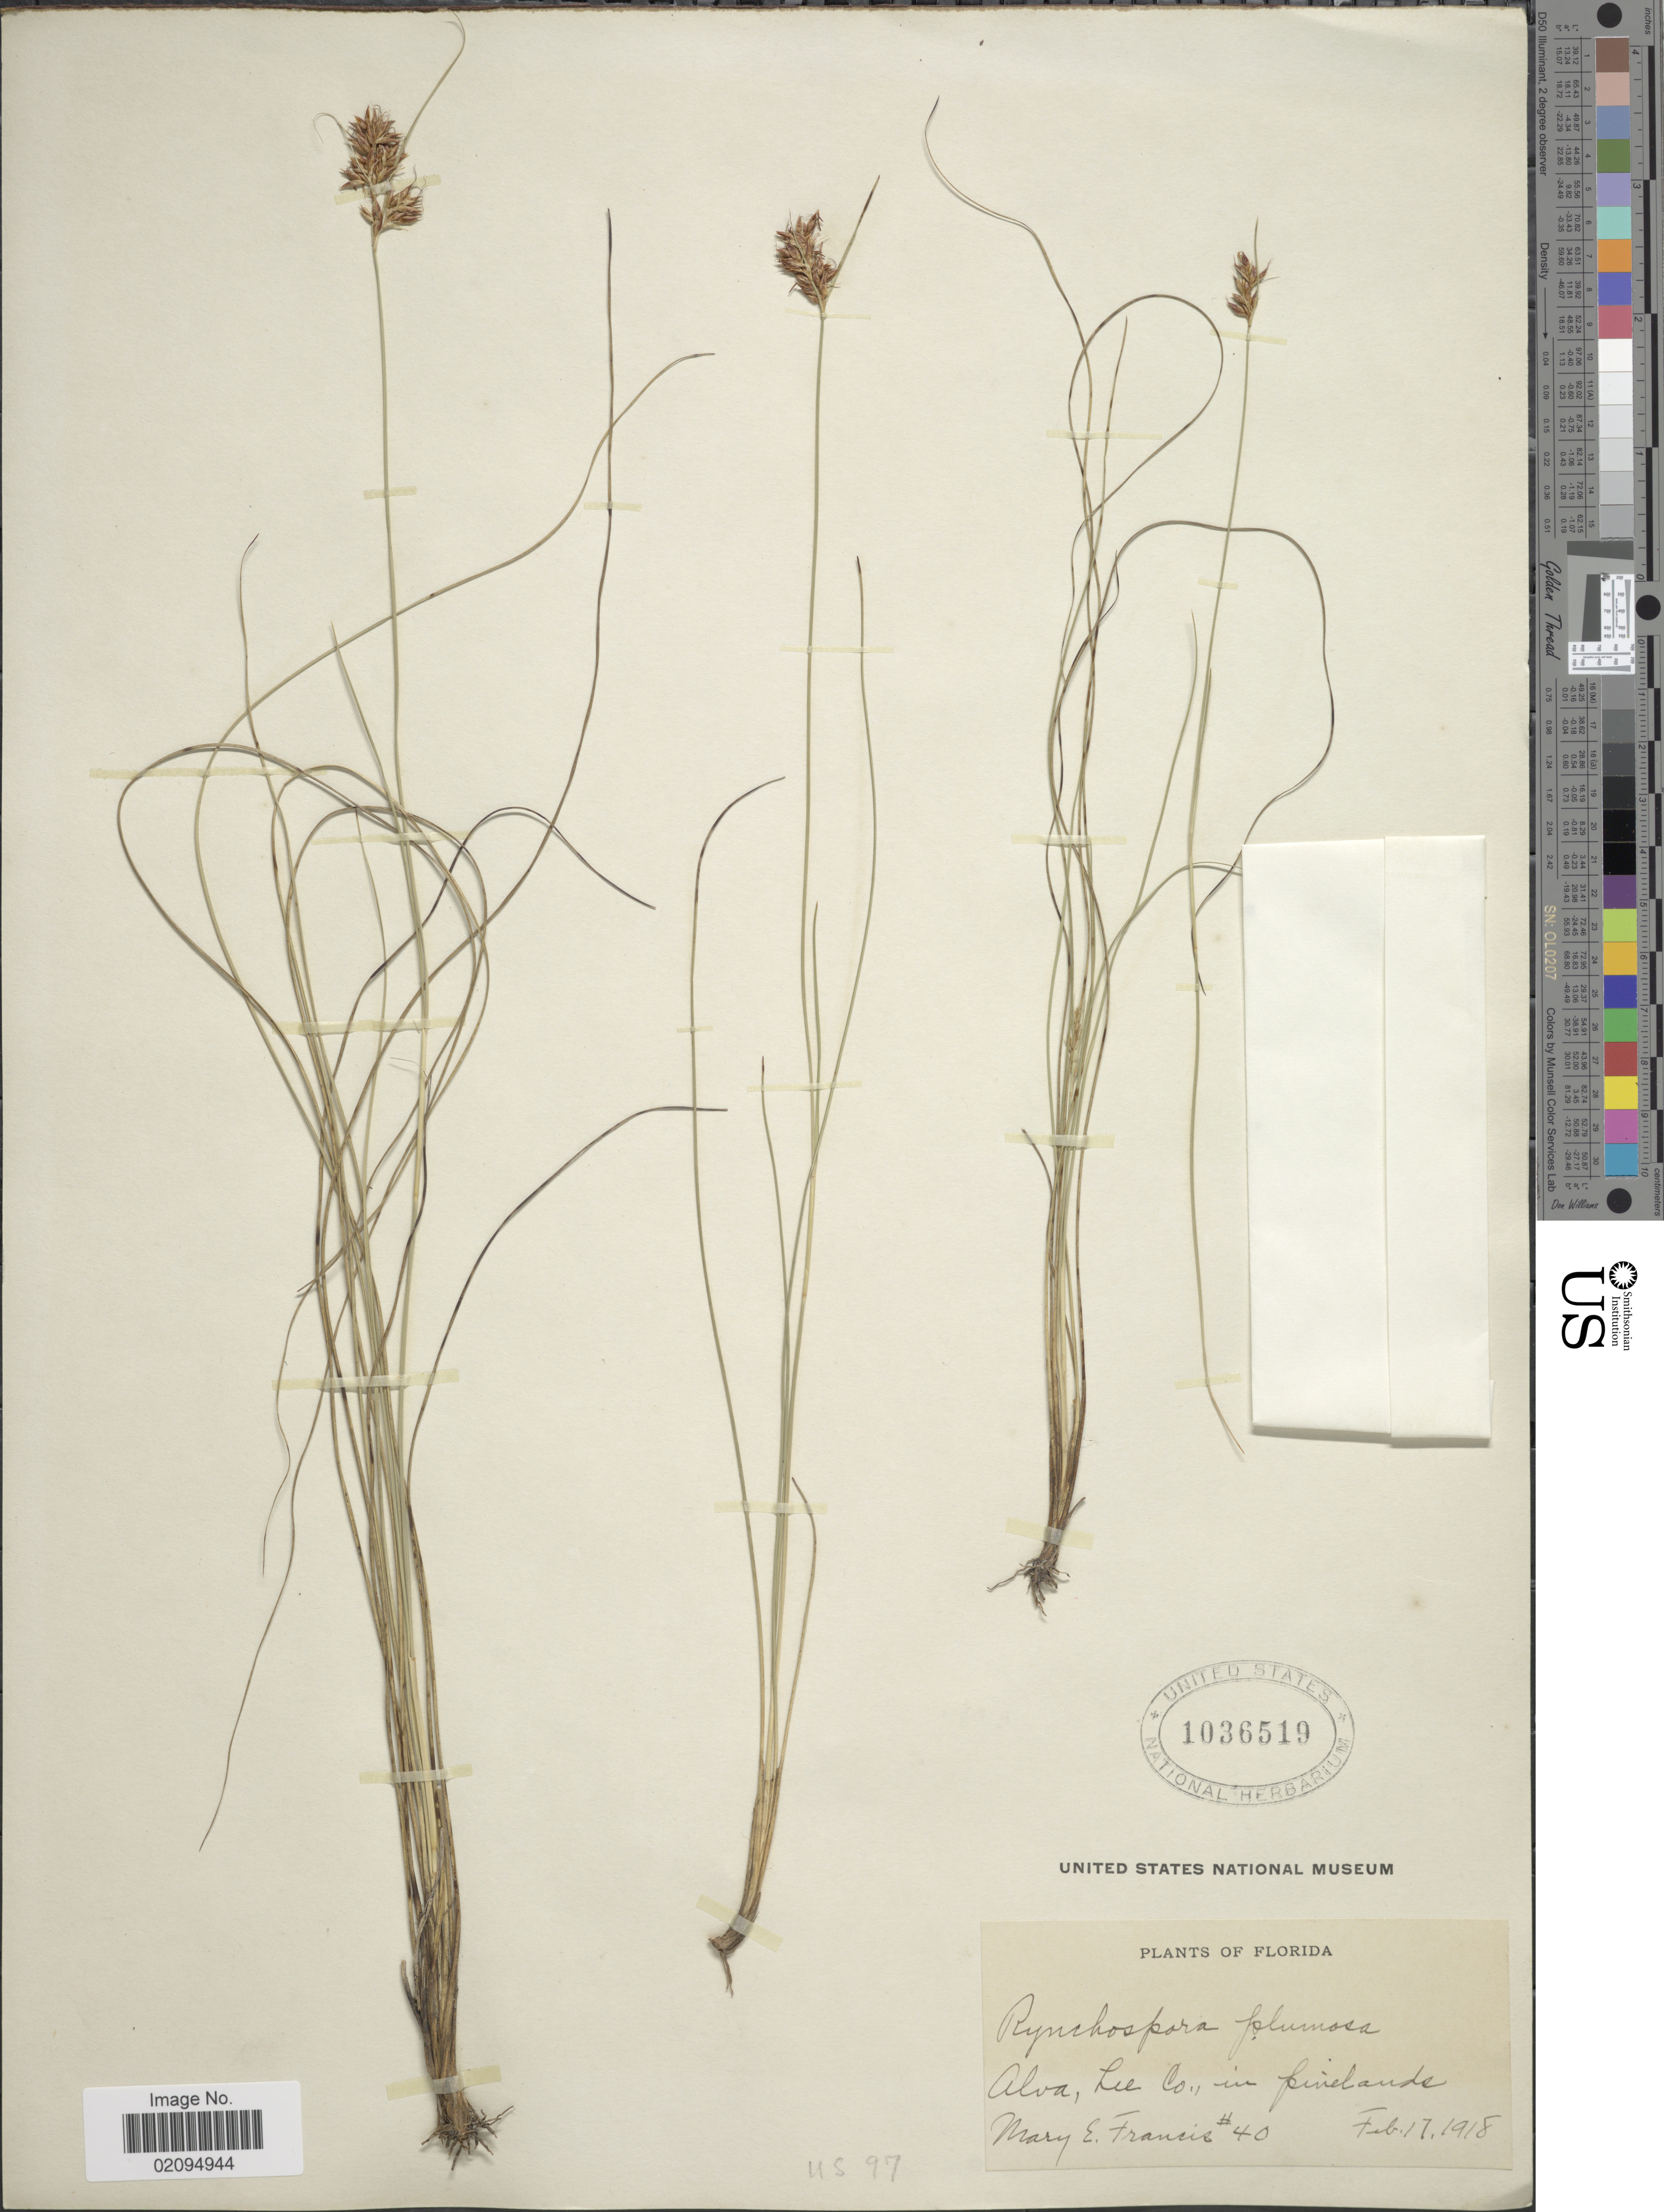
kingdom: Plantae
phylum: Tracheophyta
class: Liliopsida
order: Poales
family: Cyperaceae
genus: Rhynchospora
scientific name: Rhynchospora plumosa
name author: Elliott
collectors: M. E. Francis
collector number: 40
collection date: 1918-02-17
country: United States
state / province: Florida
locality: Alva, Lee Co.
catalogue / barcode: US 1036519